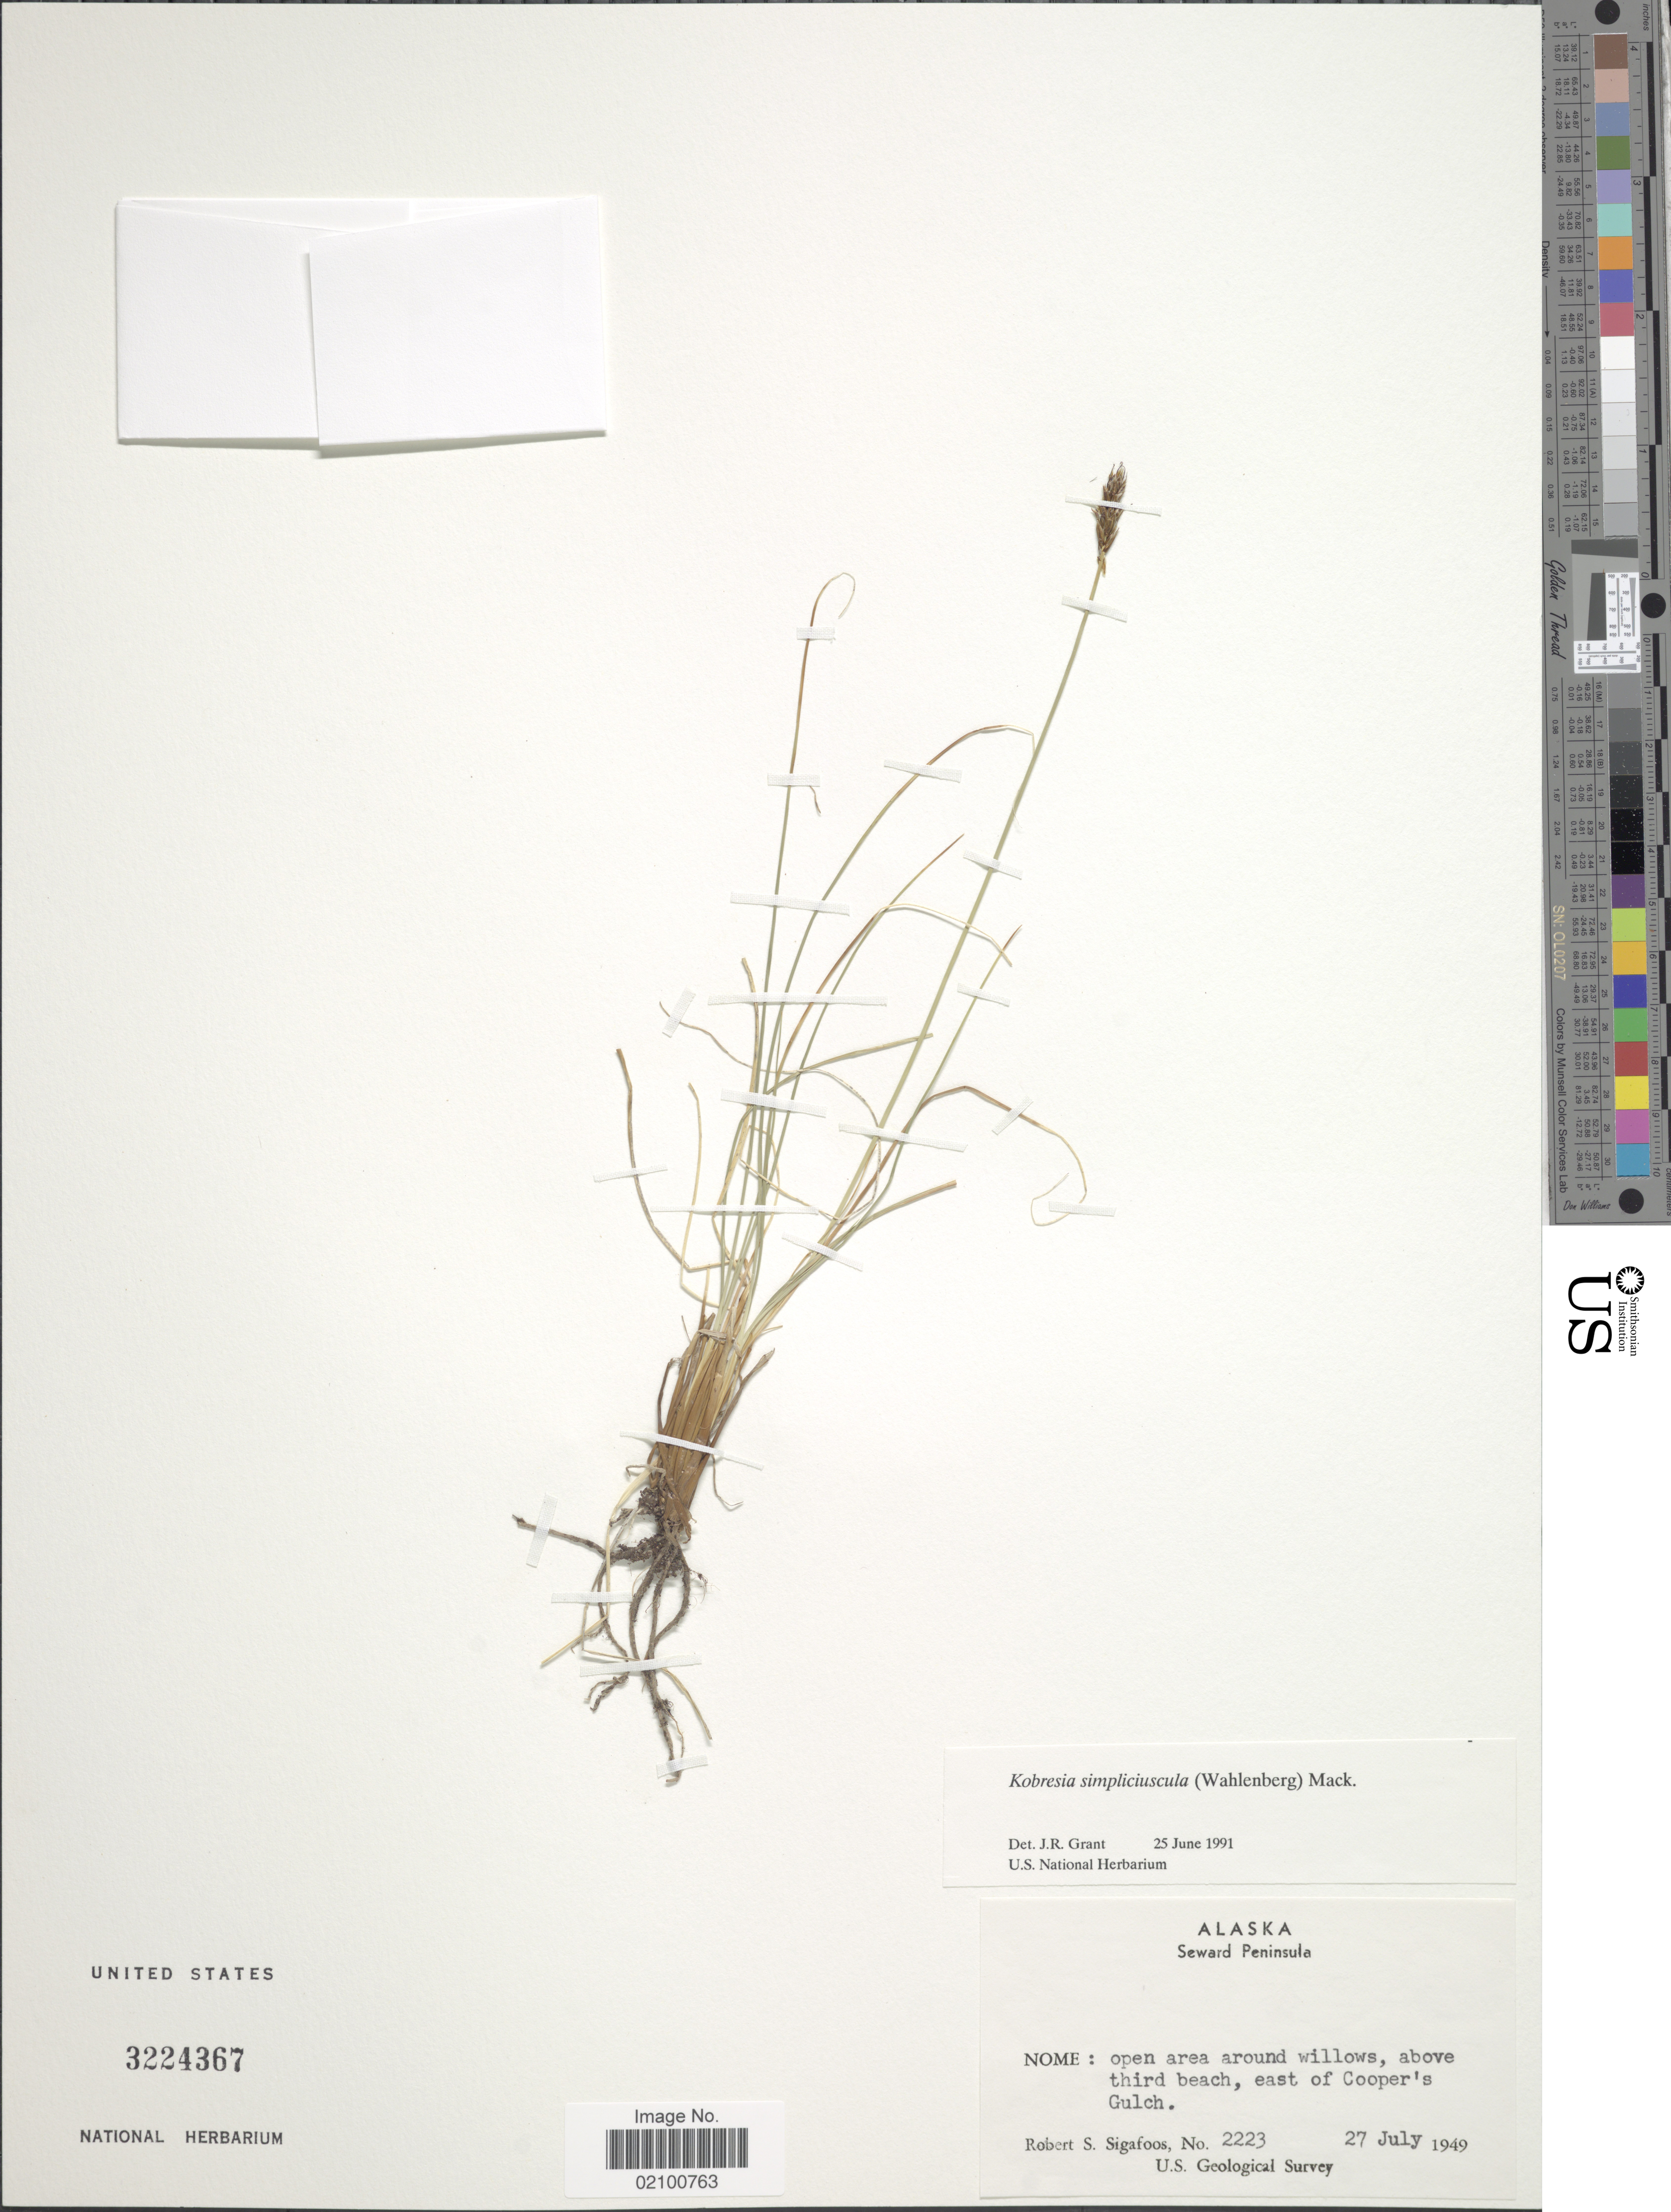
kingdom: Plantae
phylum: Tracheophyta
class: Liliopsida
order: Poales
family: Cyperaceae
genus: Carex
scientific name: Carex simpliciuscula subsp. simpliciuscula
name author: Wahlenb.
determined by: Strong, M. T., (US), Smithsonian Institution - National Museum of Natural History (UNITED STATES)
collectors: R. Sigafoos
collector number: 2223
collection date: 1949-07-27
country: United States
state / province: Alaska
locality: Seward Peninsula, Nome, above third beach, east of Cooper's Gulch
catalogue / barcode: US 3224367